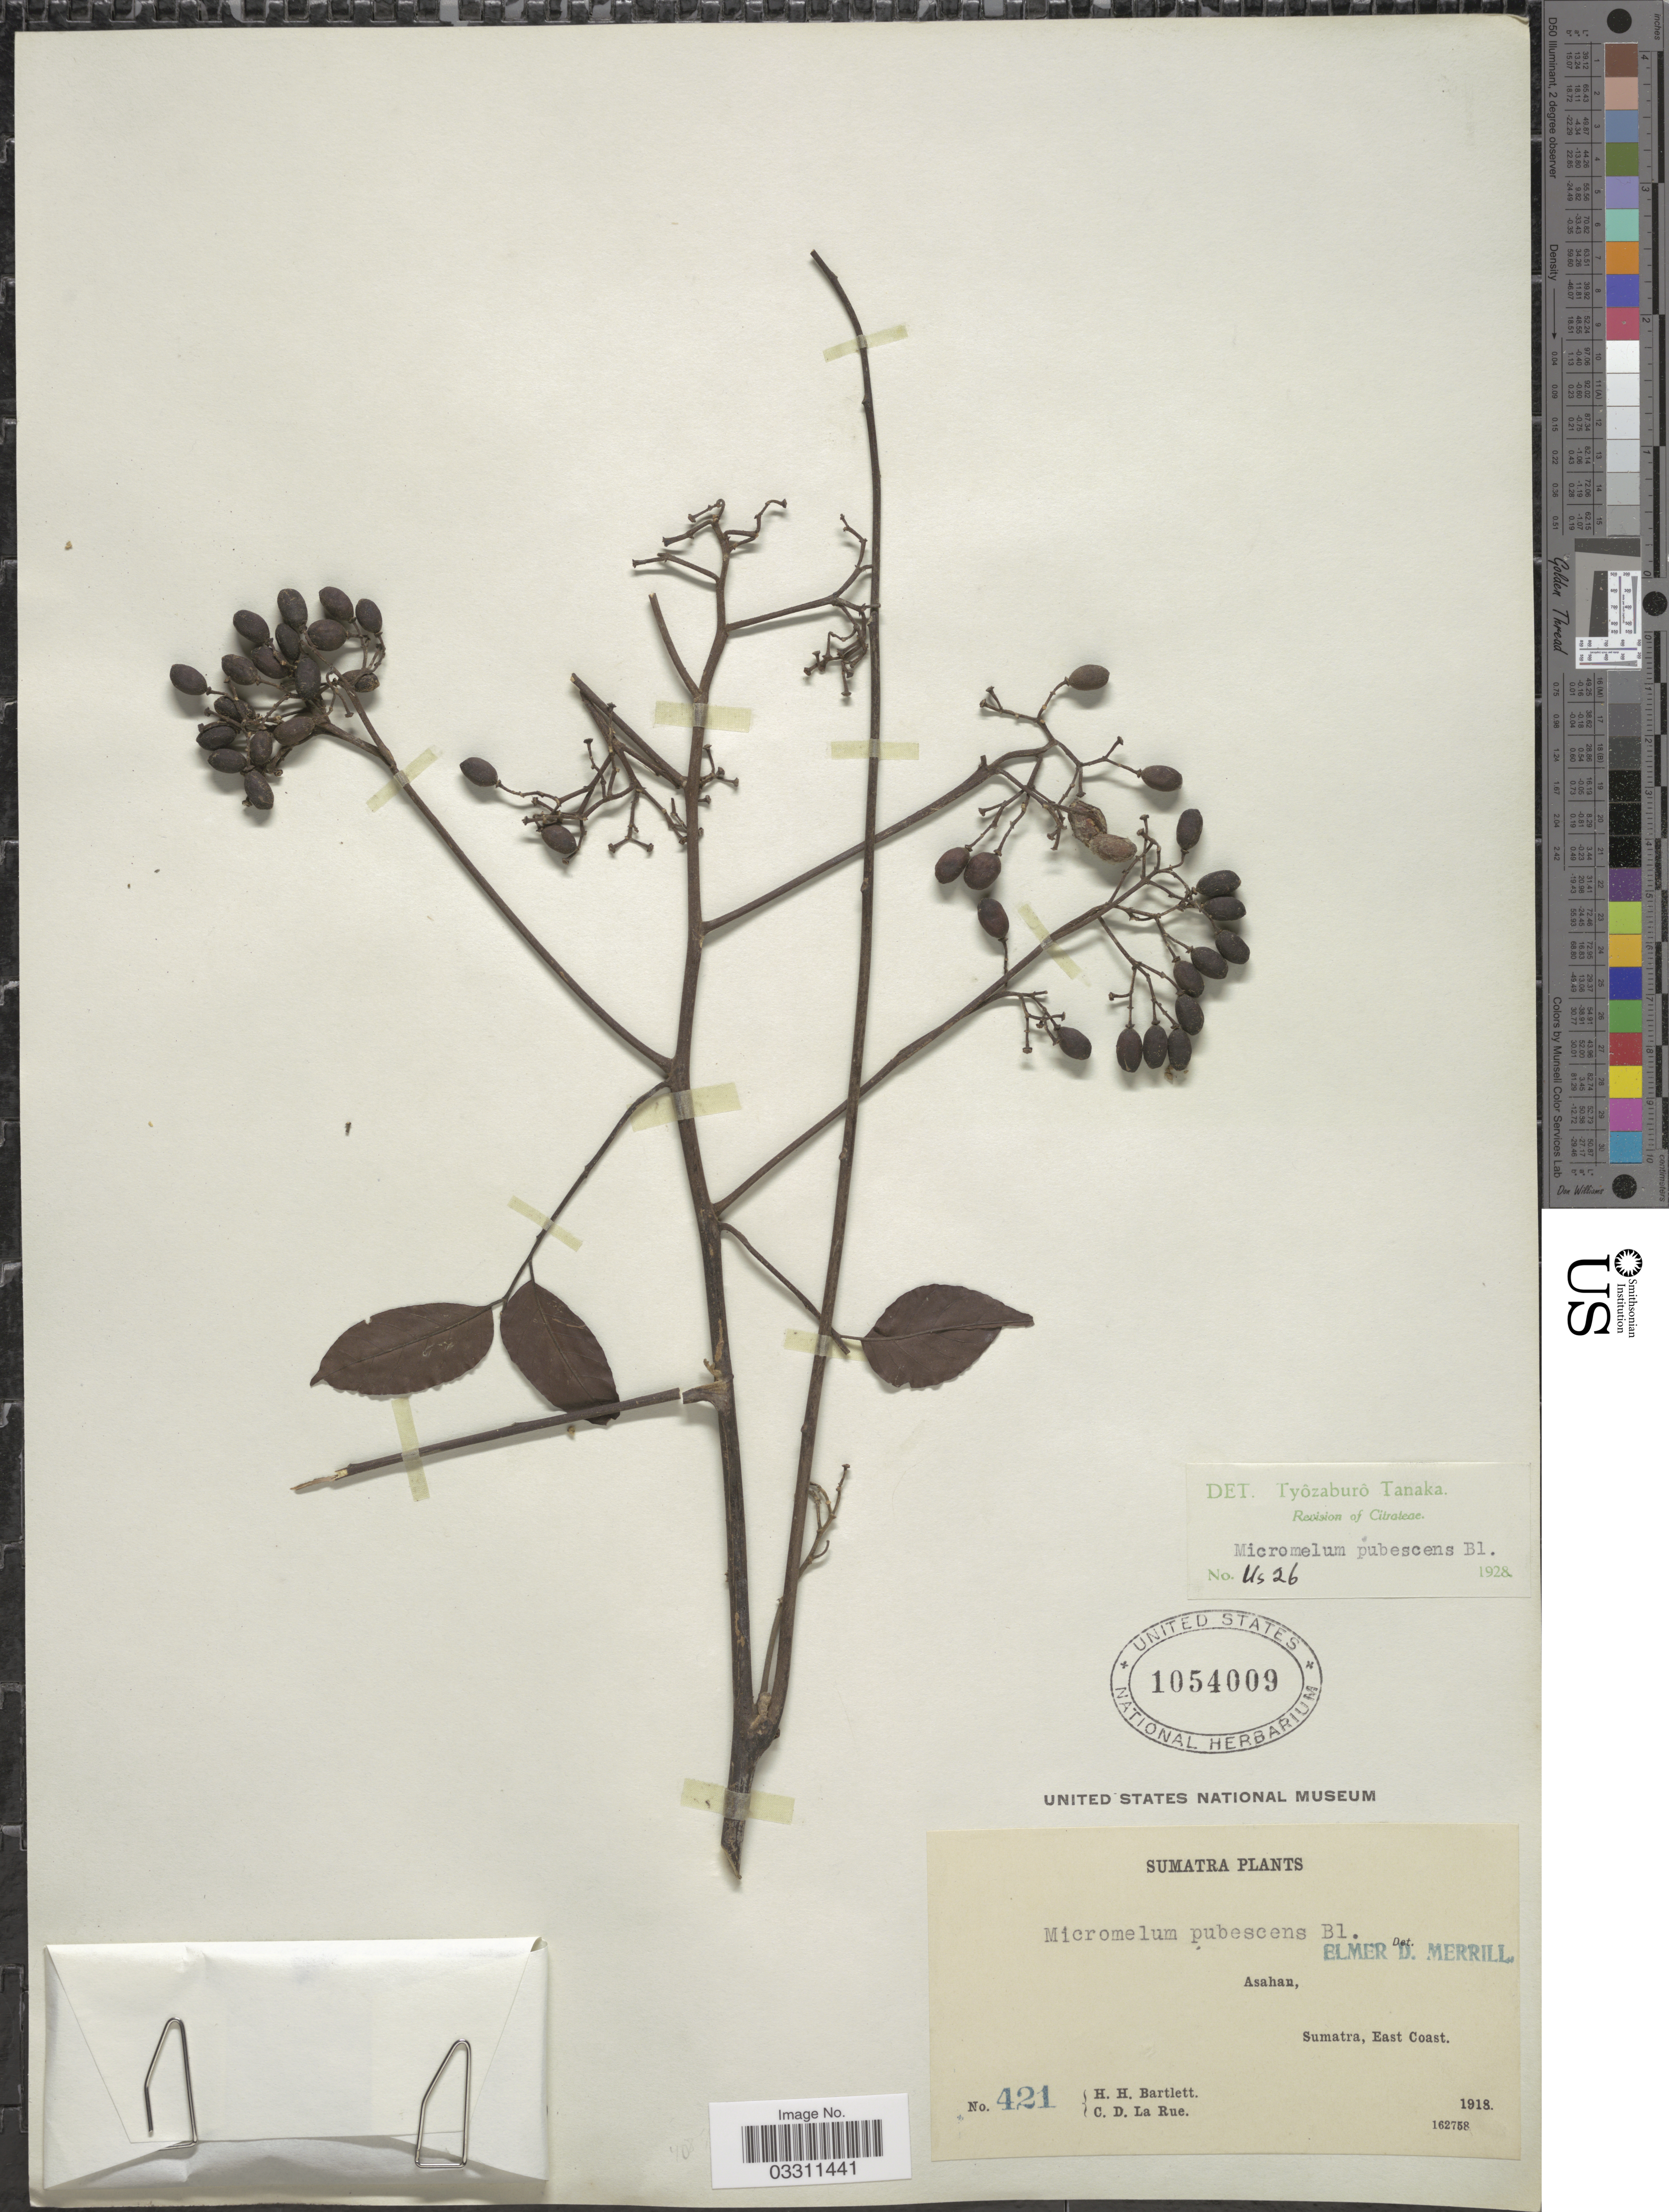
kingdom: Plantae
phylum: Tracheophyta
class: Magnoliopsida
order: Sapindales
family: Rutaceae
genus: Micromelum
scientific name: Micromelum pubescens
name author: Blume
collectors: H. H. Bartlett & C. La Rue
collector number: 421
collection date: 1918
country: Indonesia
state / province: Sumatra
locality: Asahan, East Coast.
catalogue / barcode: US 1054009